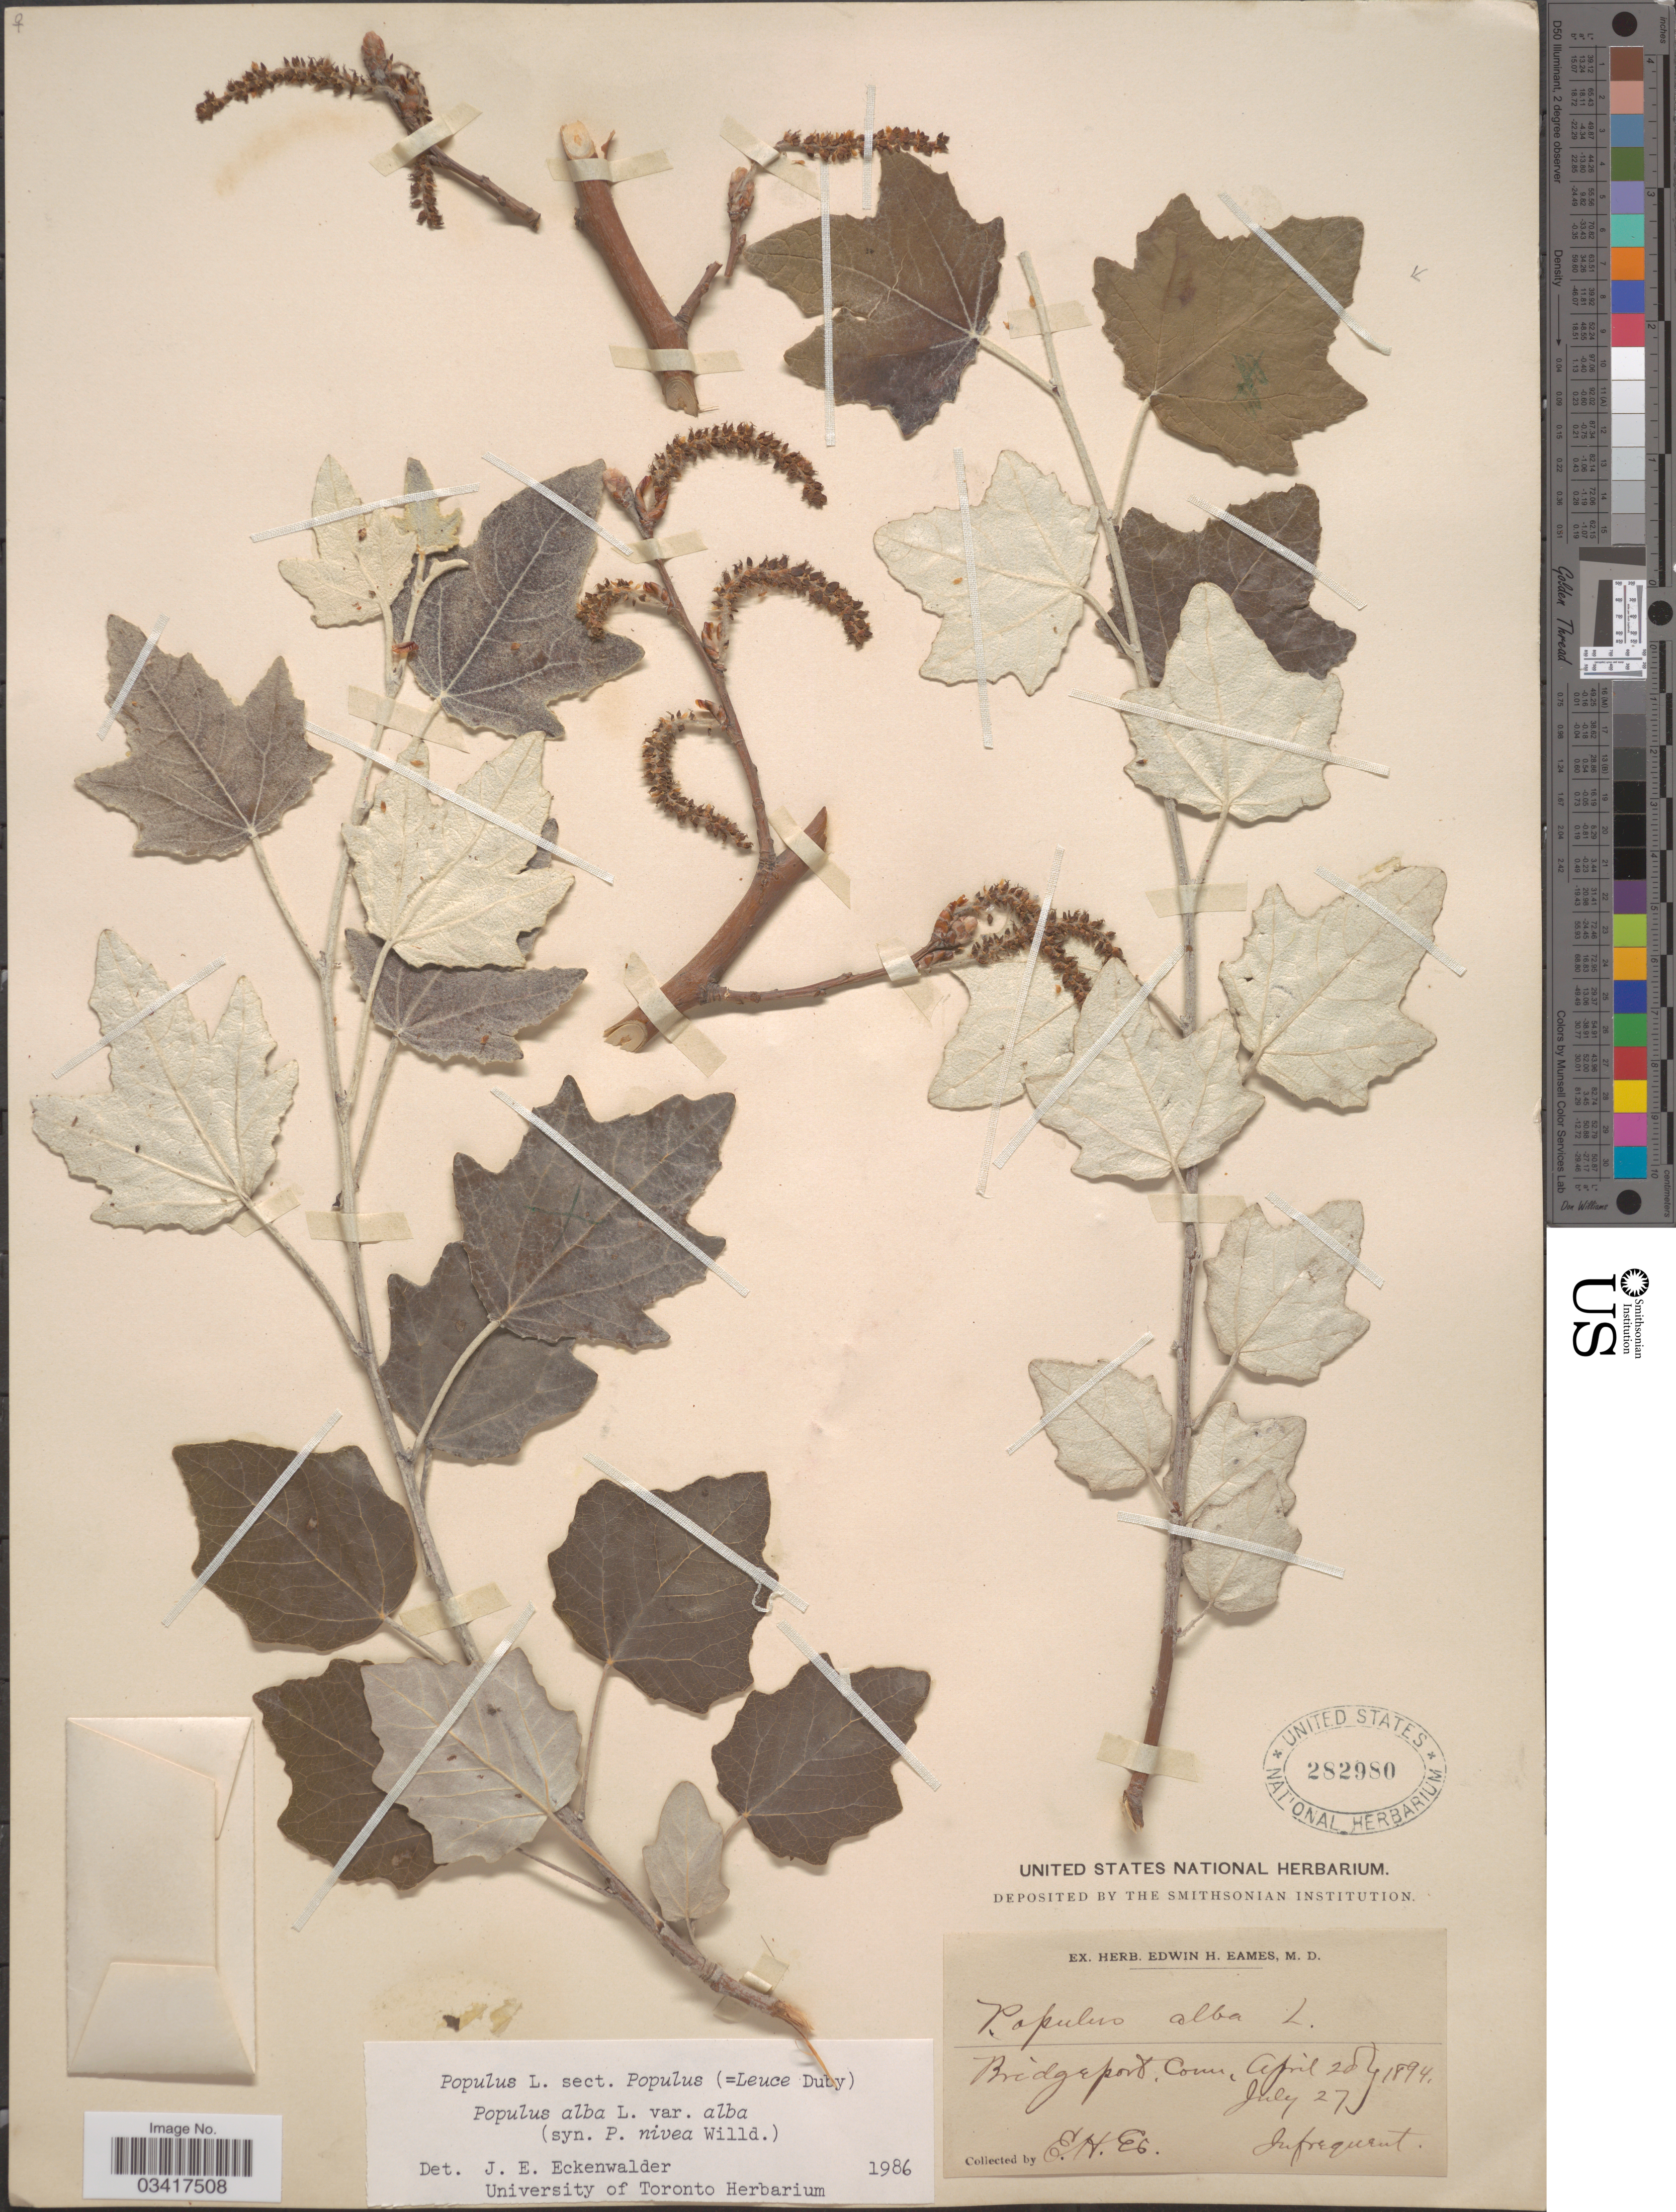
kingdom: Plantae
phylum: Tracheophyta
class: Magnoliopsida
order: Malpighiales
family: Salicaceae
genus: Populus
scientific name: Populus alba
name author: L.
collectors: E. H. Eames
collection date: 1894-04-28/1894-07-27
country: United States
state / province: Connecticut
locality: Bridgeport.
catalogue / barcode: US 282980